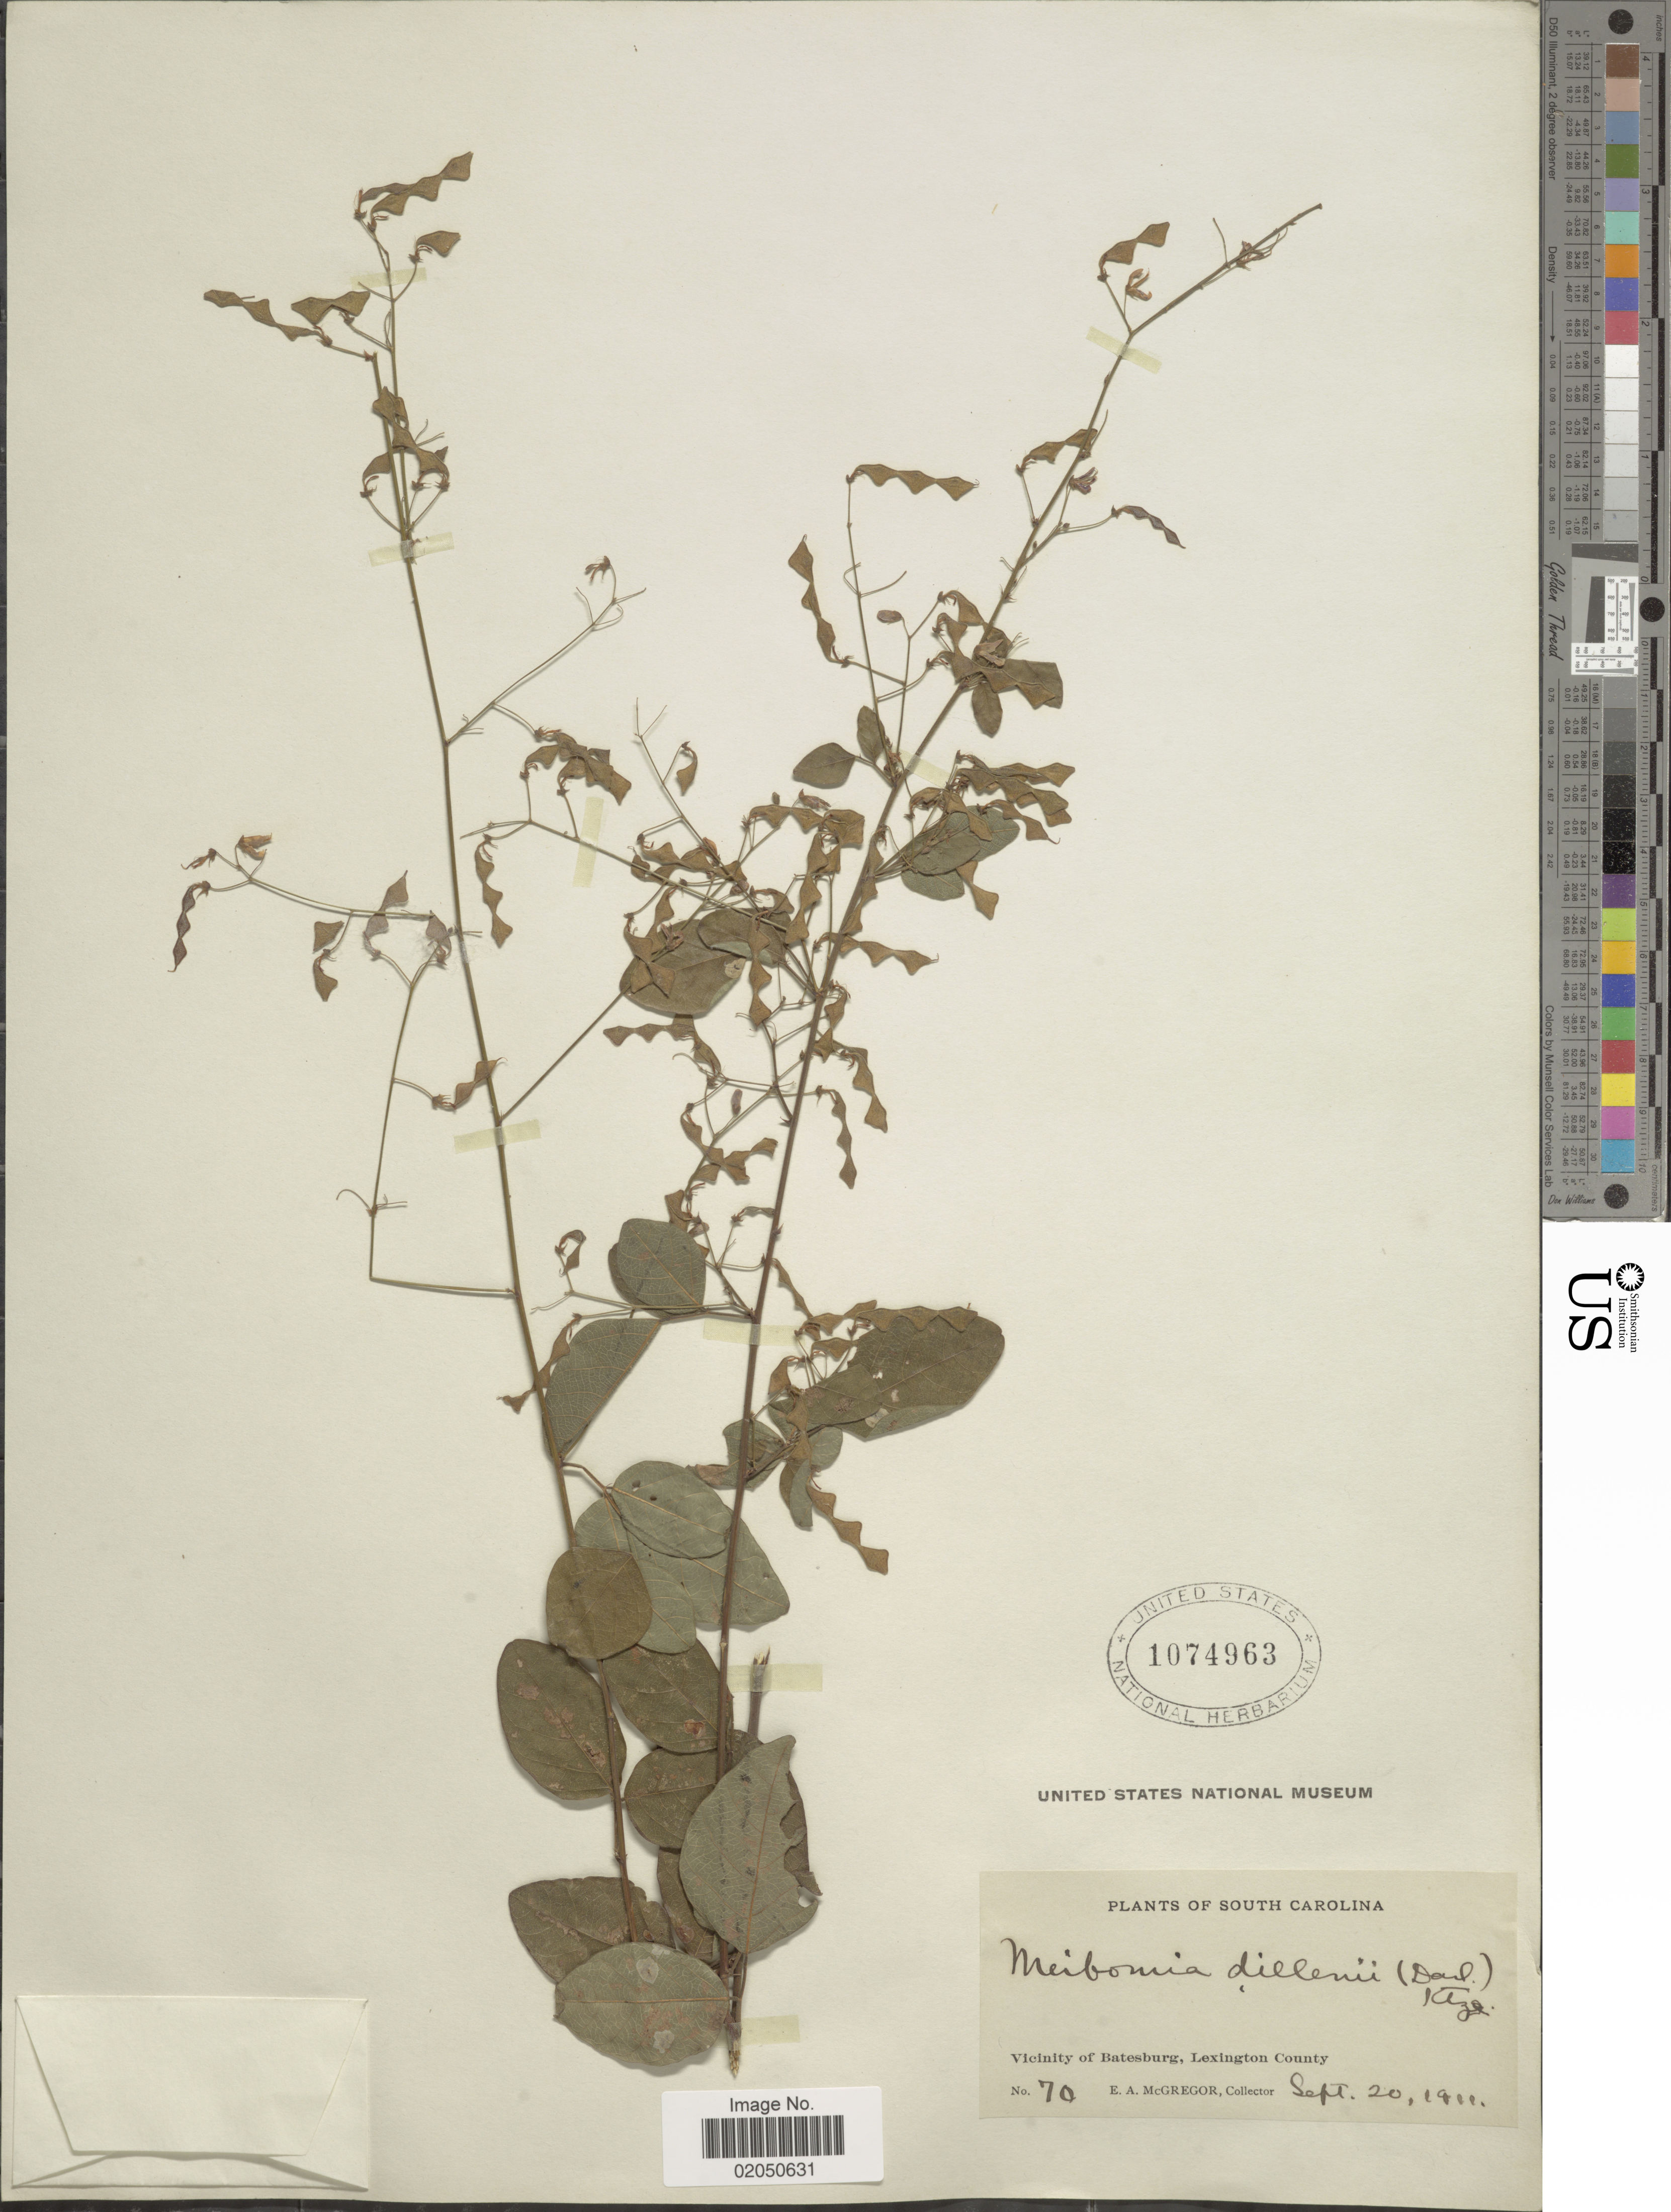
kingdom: Plantae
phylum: Tracheophyta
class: Magnoliopsida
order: Fabales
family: Fabaceae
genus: Desmodium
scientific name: Desmodium glabellum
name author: (Michx.) DC.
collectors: E. A. McGregor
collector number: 70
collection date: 1911-09-20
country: United States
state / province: South Carolina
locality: Vicinity of Batesburg, Lexington County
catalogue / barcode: US 1074963